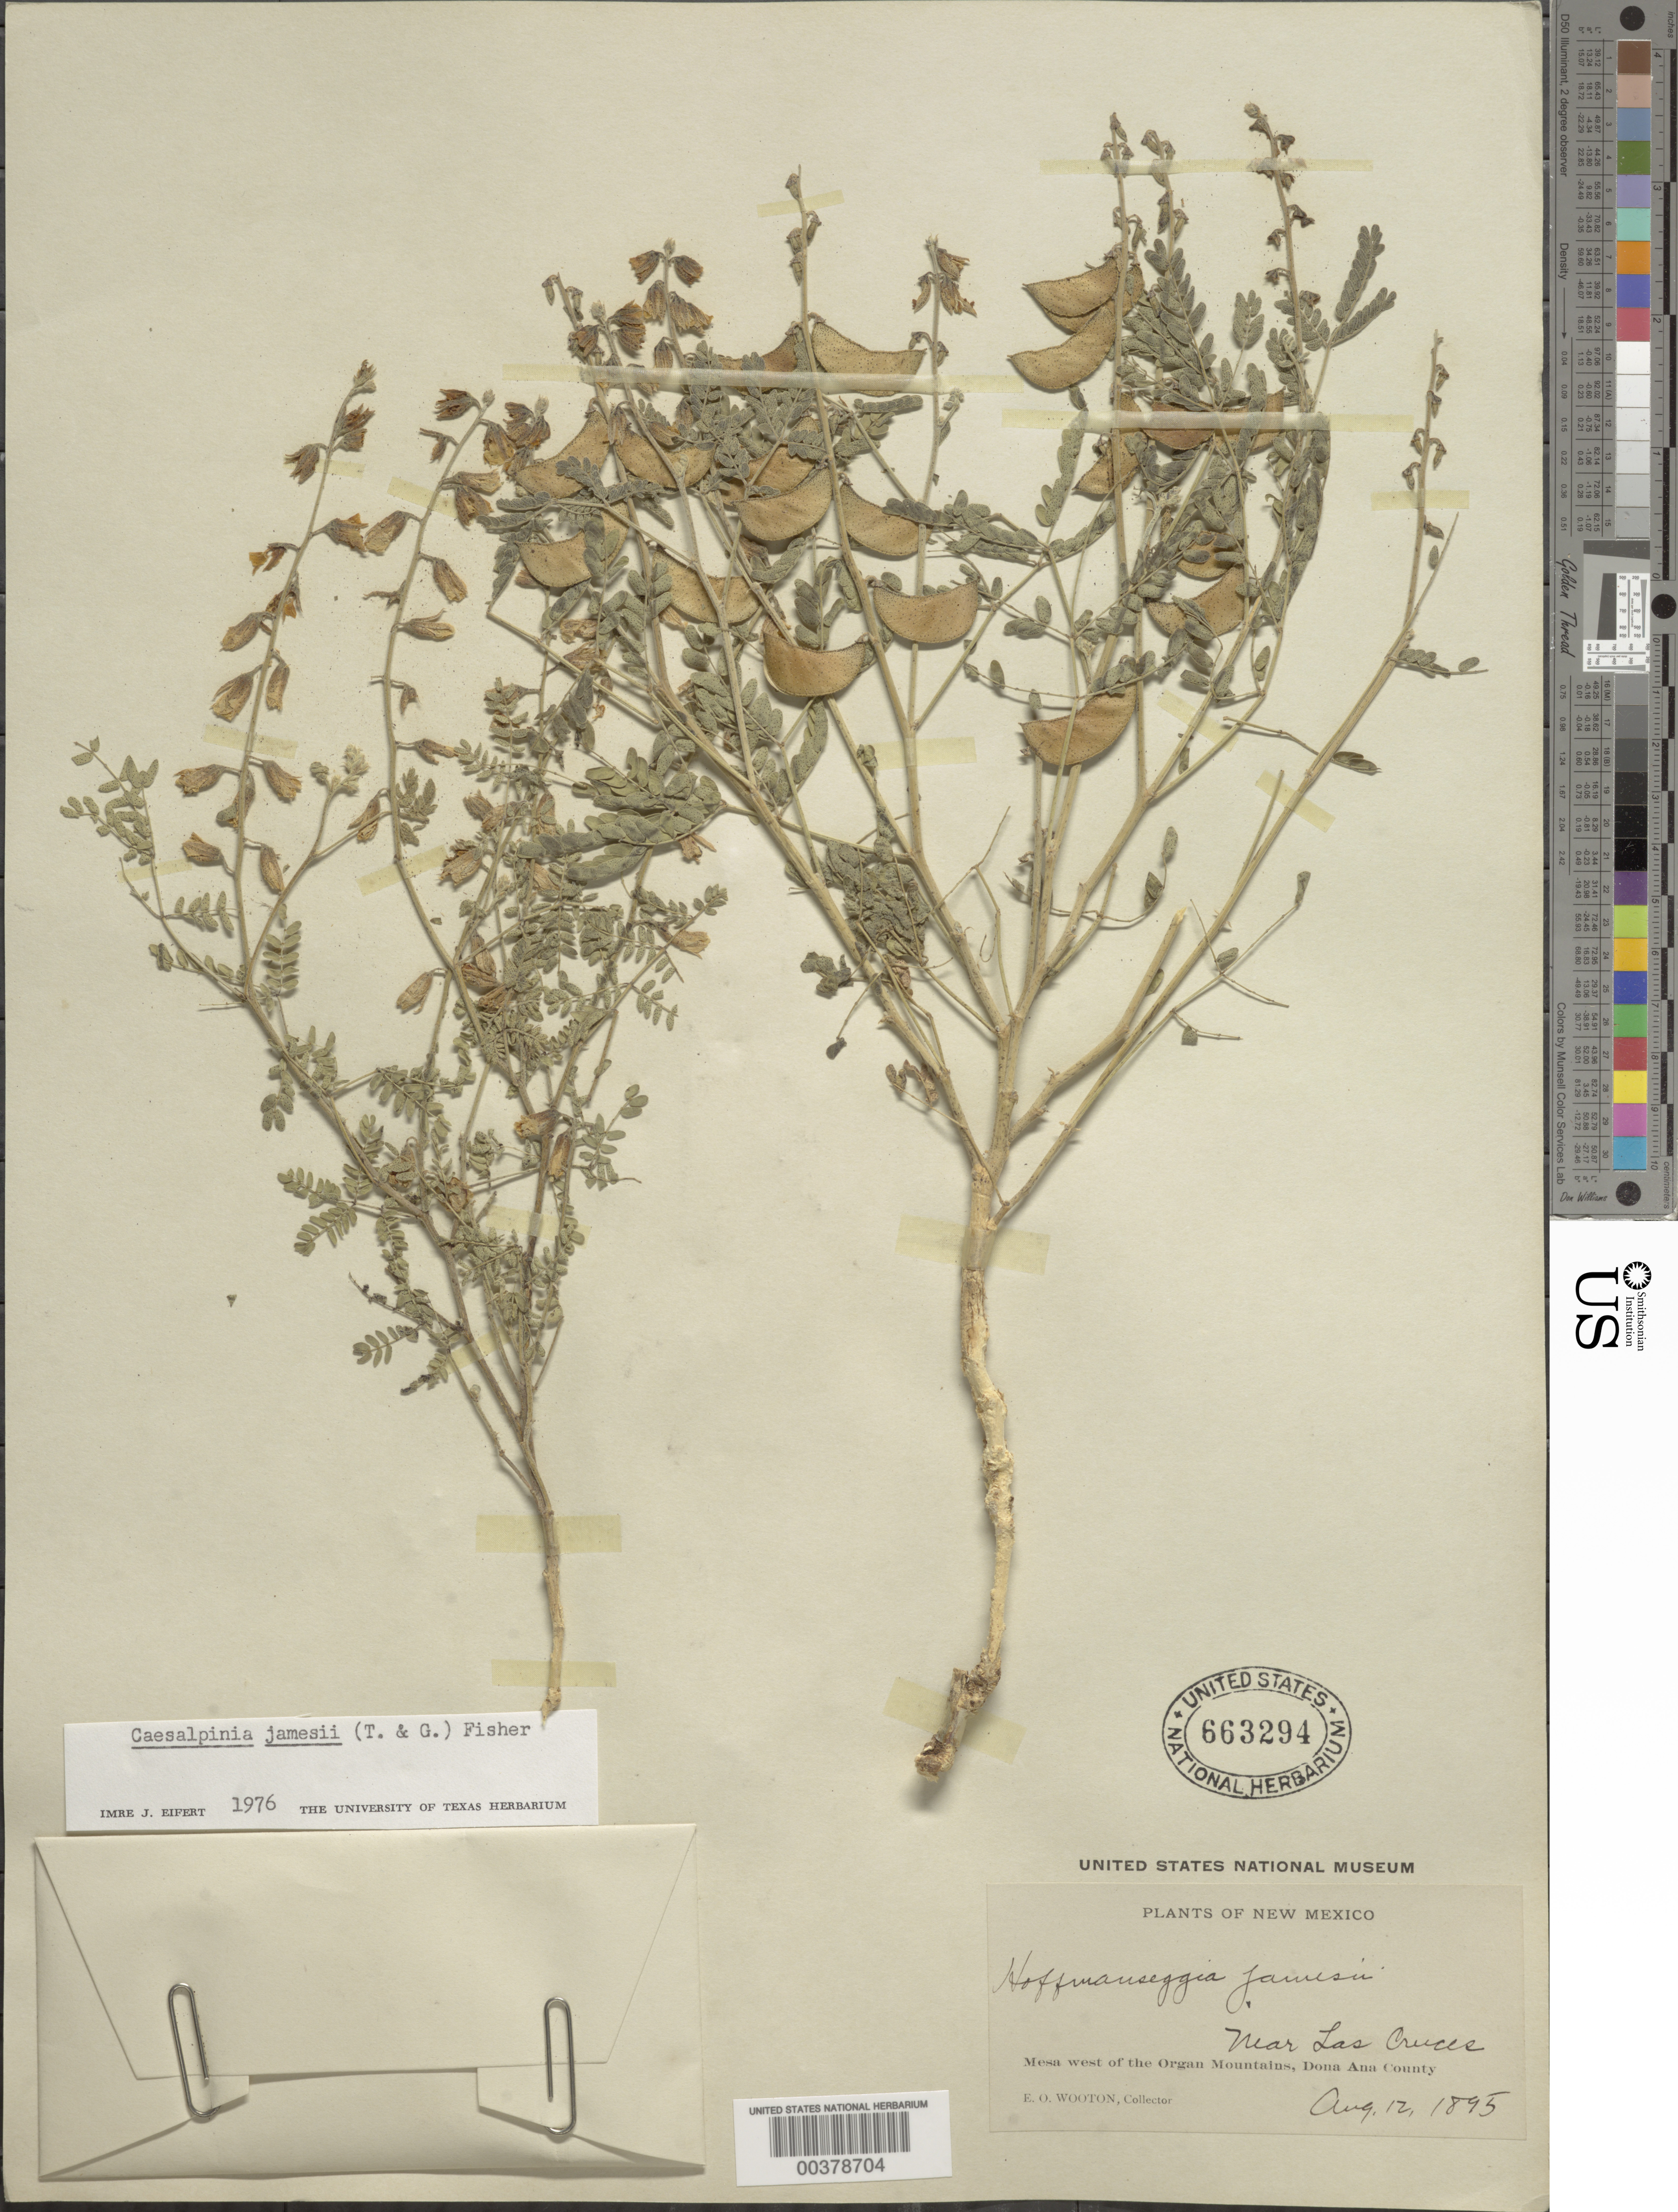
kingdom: Plantae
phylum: Tracheophyta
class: Magnoliopsida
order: Fabales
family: Fabaceae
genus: Pomaria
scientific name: Pomaria jamesii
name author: (Torr. & A. Gray) Walp.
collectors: E. O. Wooton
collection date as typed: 12 Aug 1895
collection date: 1895-08-12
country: United States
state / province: New Mexico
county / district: Dona Ana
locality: Mesa w of the organ mountains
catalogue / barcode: US 663294